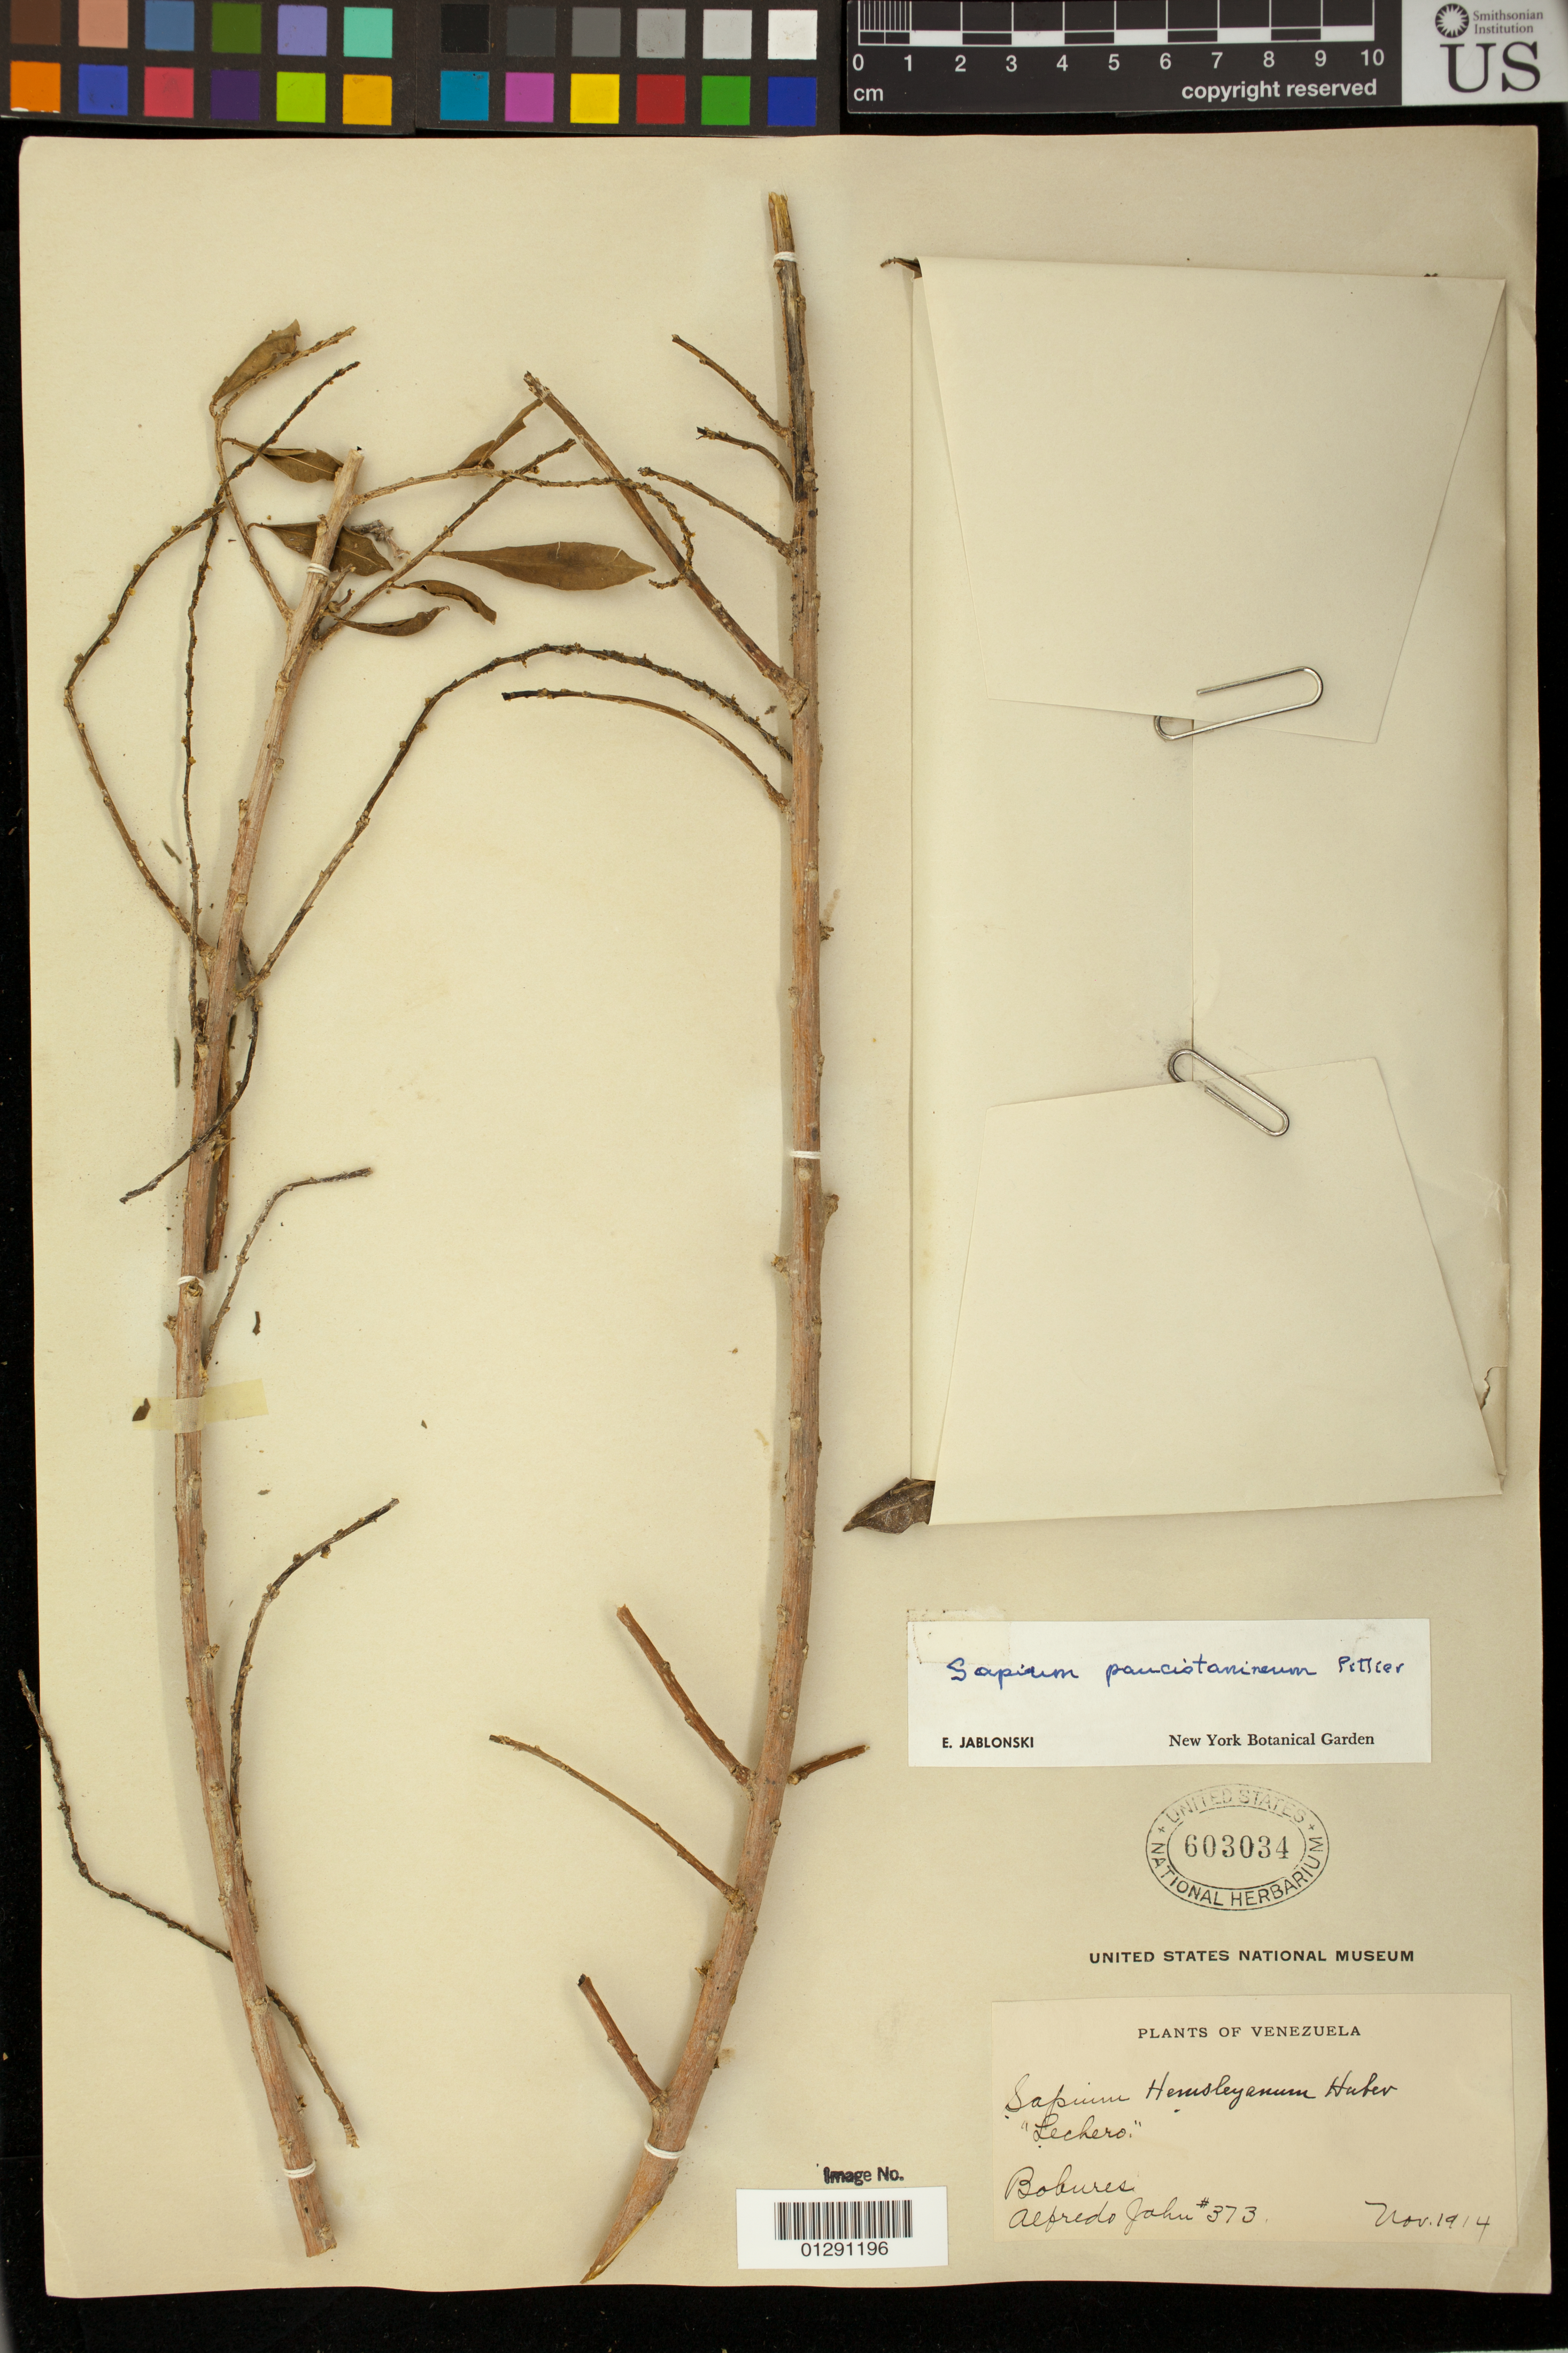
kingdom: Plantae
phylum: Tracheophyta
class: Magnoliopsida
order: Malpighiales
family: Euphorbiaceae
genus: Sapium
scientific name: Sapium glandulatum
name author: (Vell.) Pax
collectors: A. Jahn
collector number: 373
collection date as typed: Nov 1914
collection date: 1914-11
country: Venezuela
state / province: Zulia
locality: Bobures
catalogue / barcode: US 603034